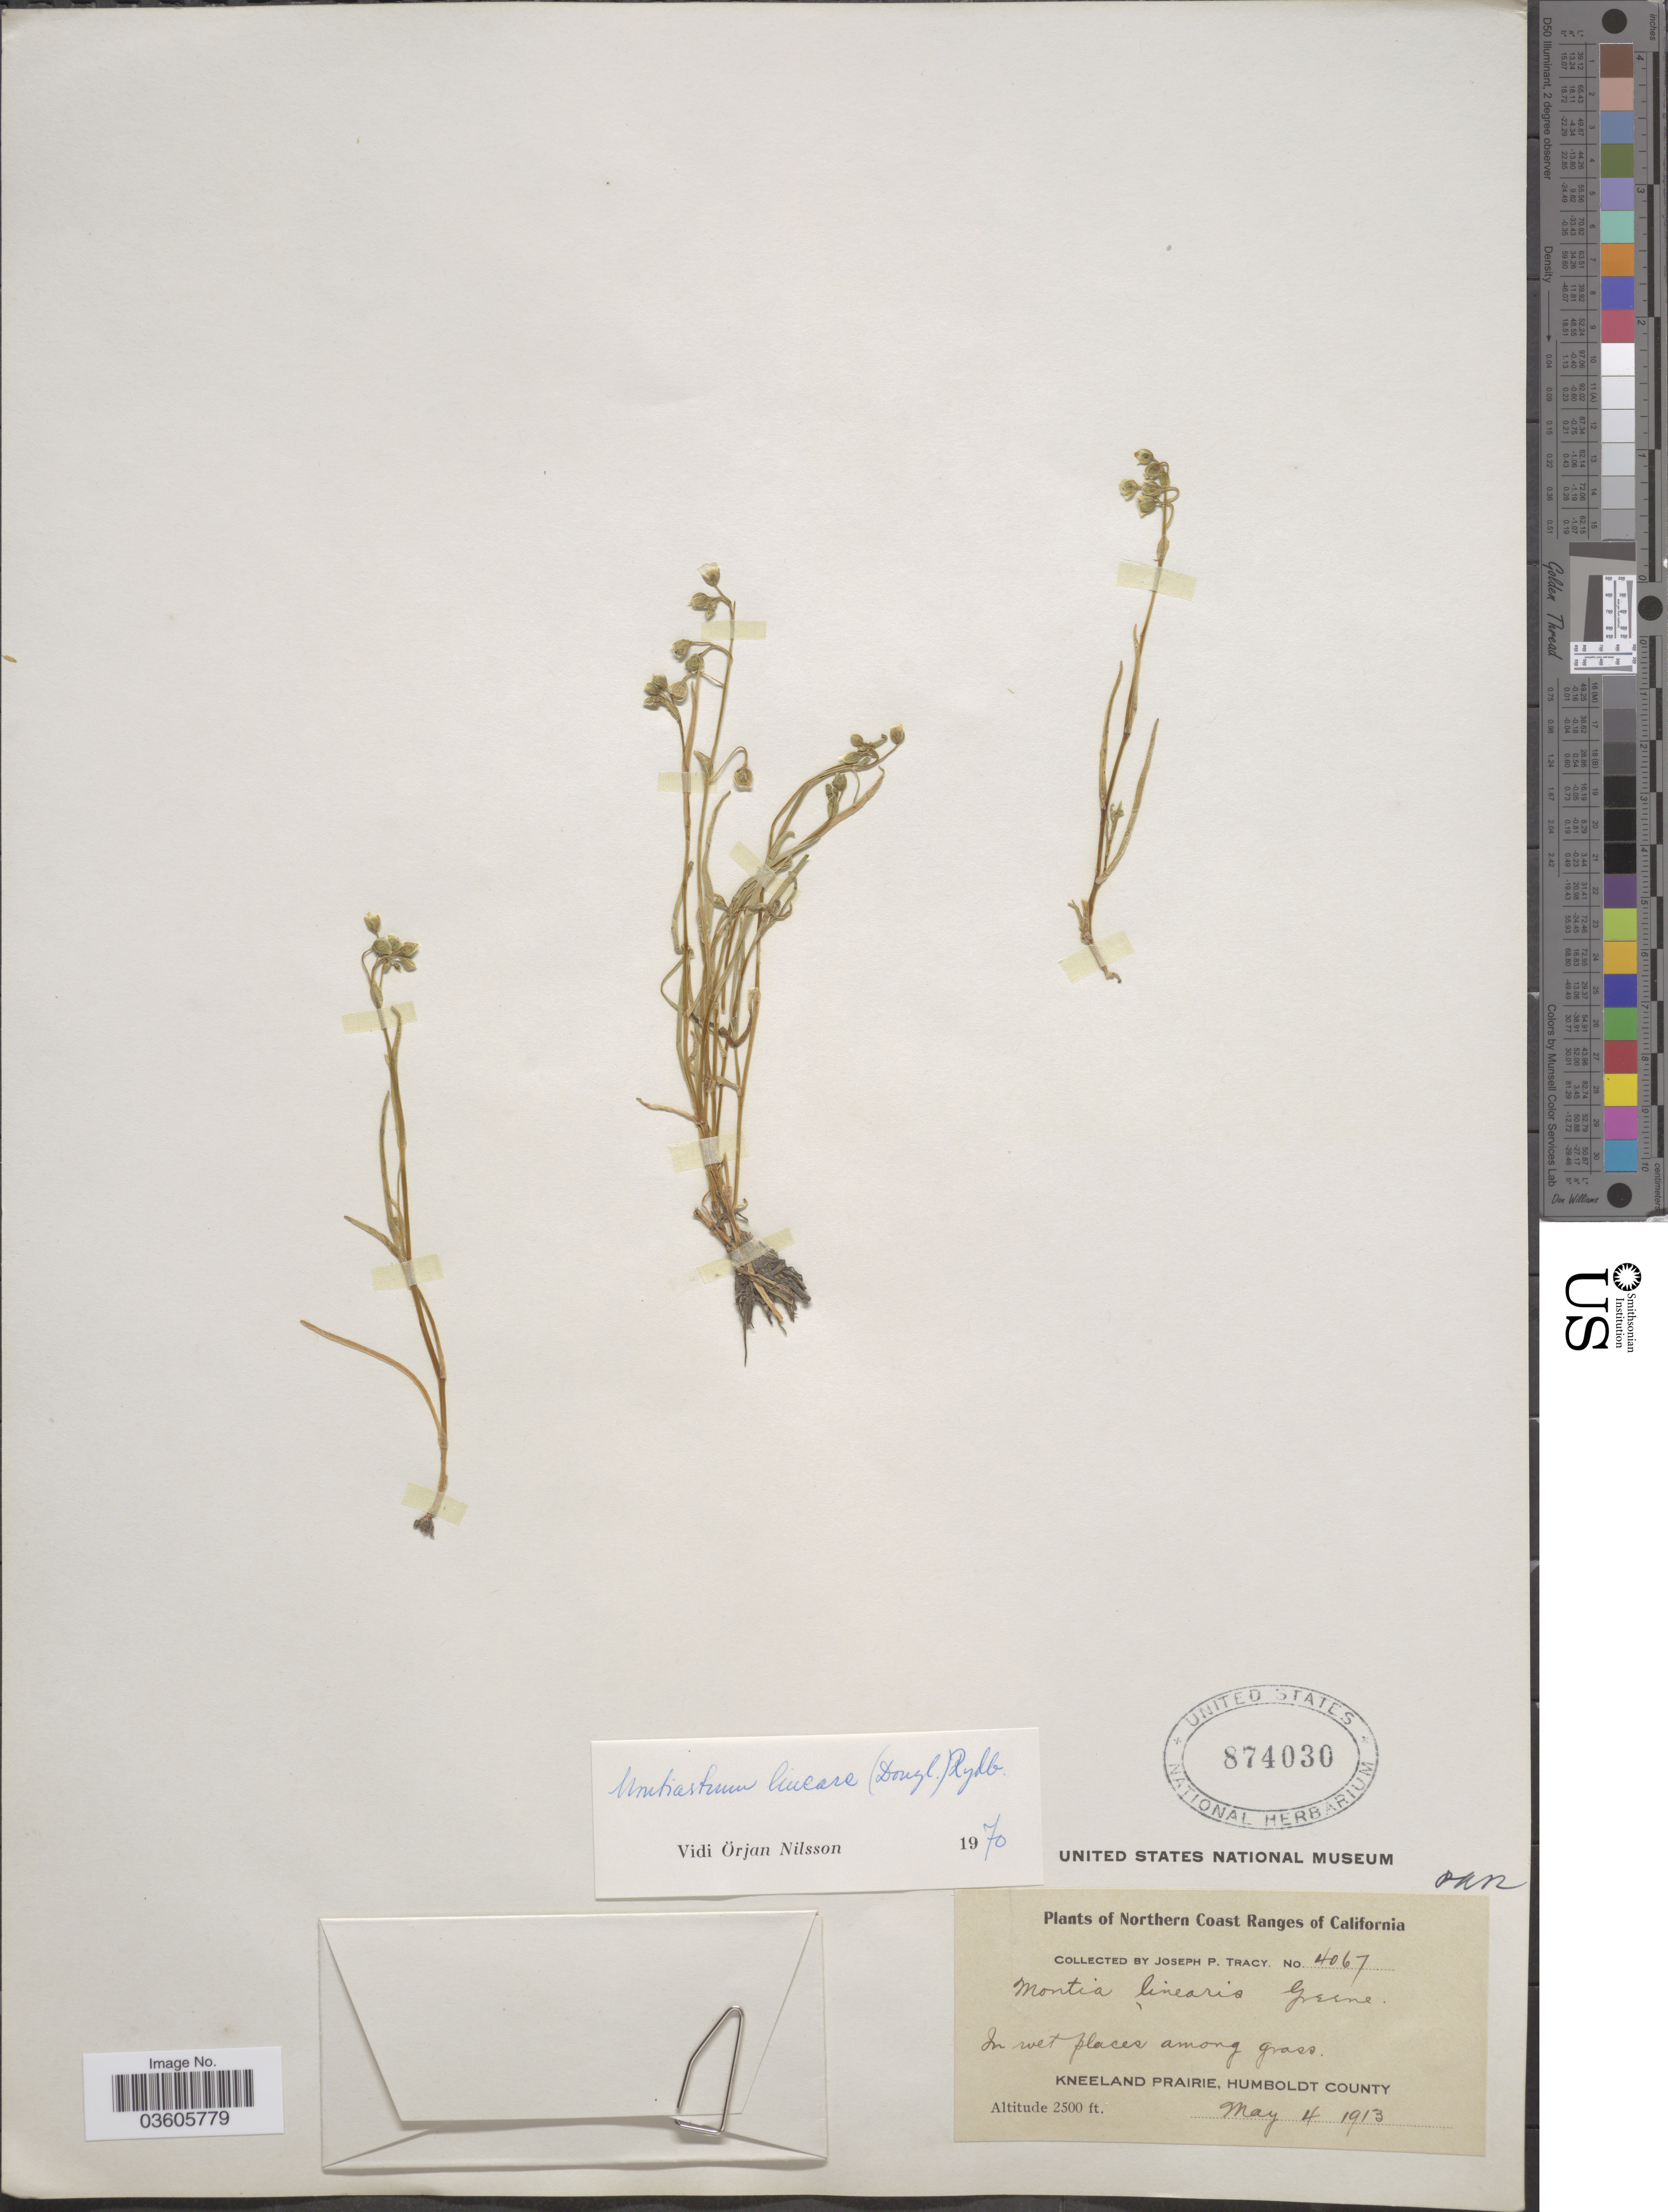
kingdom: Plantae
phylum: Tracheophyta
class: Magnoliopsida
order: Caryophyllales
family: Montiaceae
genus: Montia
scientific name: Montia linearis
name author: (Douglas) Greene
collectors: J. Tracy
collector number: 4067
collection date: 1913-05-04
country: United States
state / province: California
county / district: Humboldt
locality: Northern Coast Ranges at California. Kneeland Prairie, Humboldt County.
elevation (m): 762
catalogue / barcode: US 874030